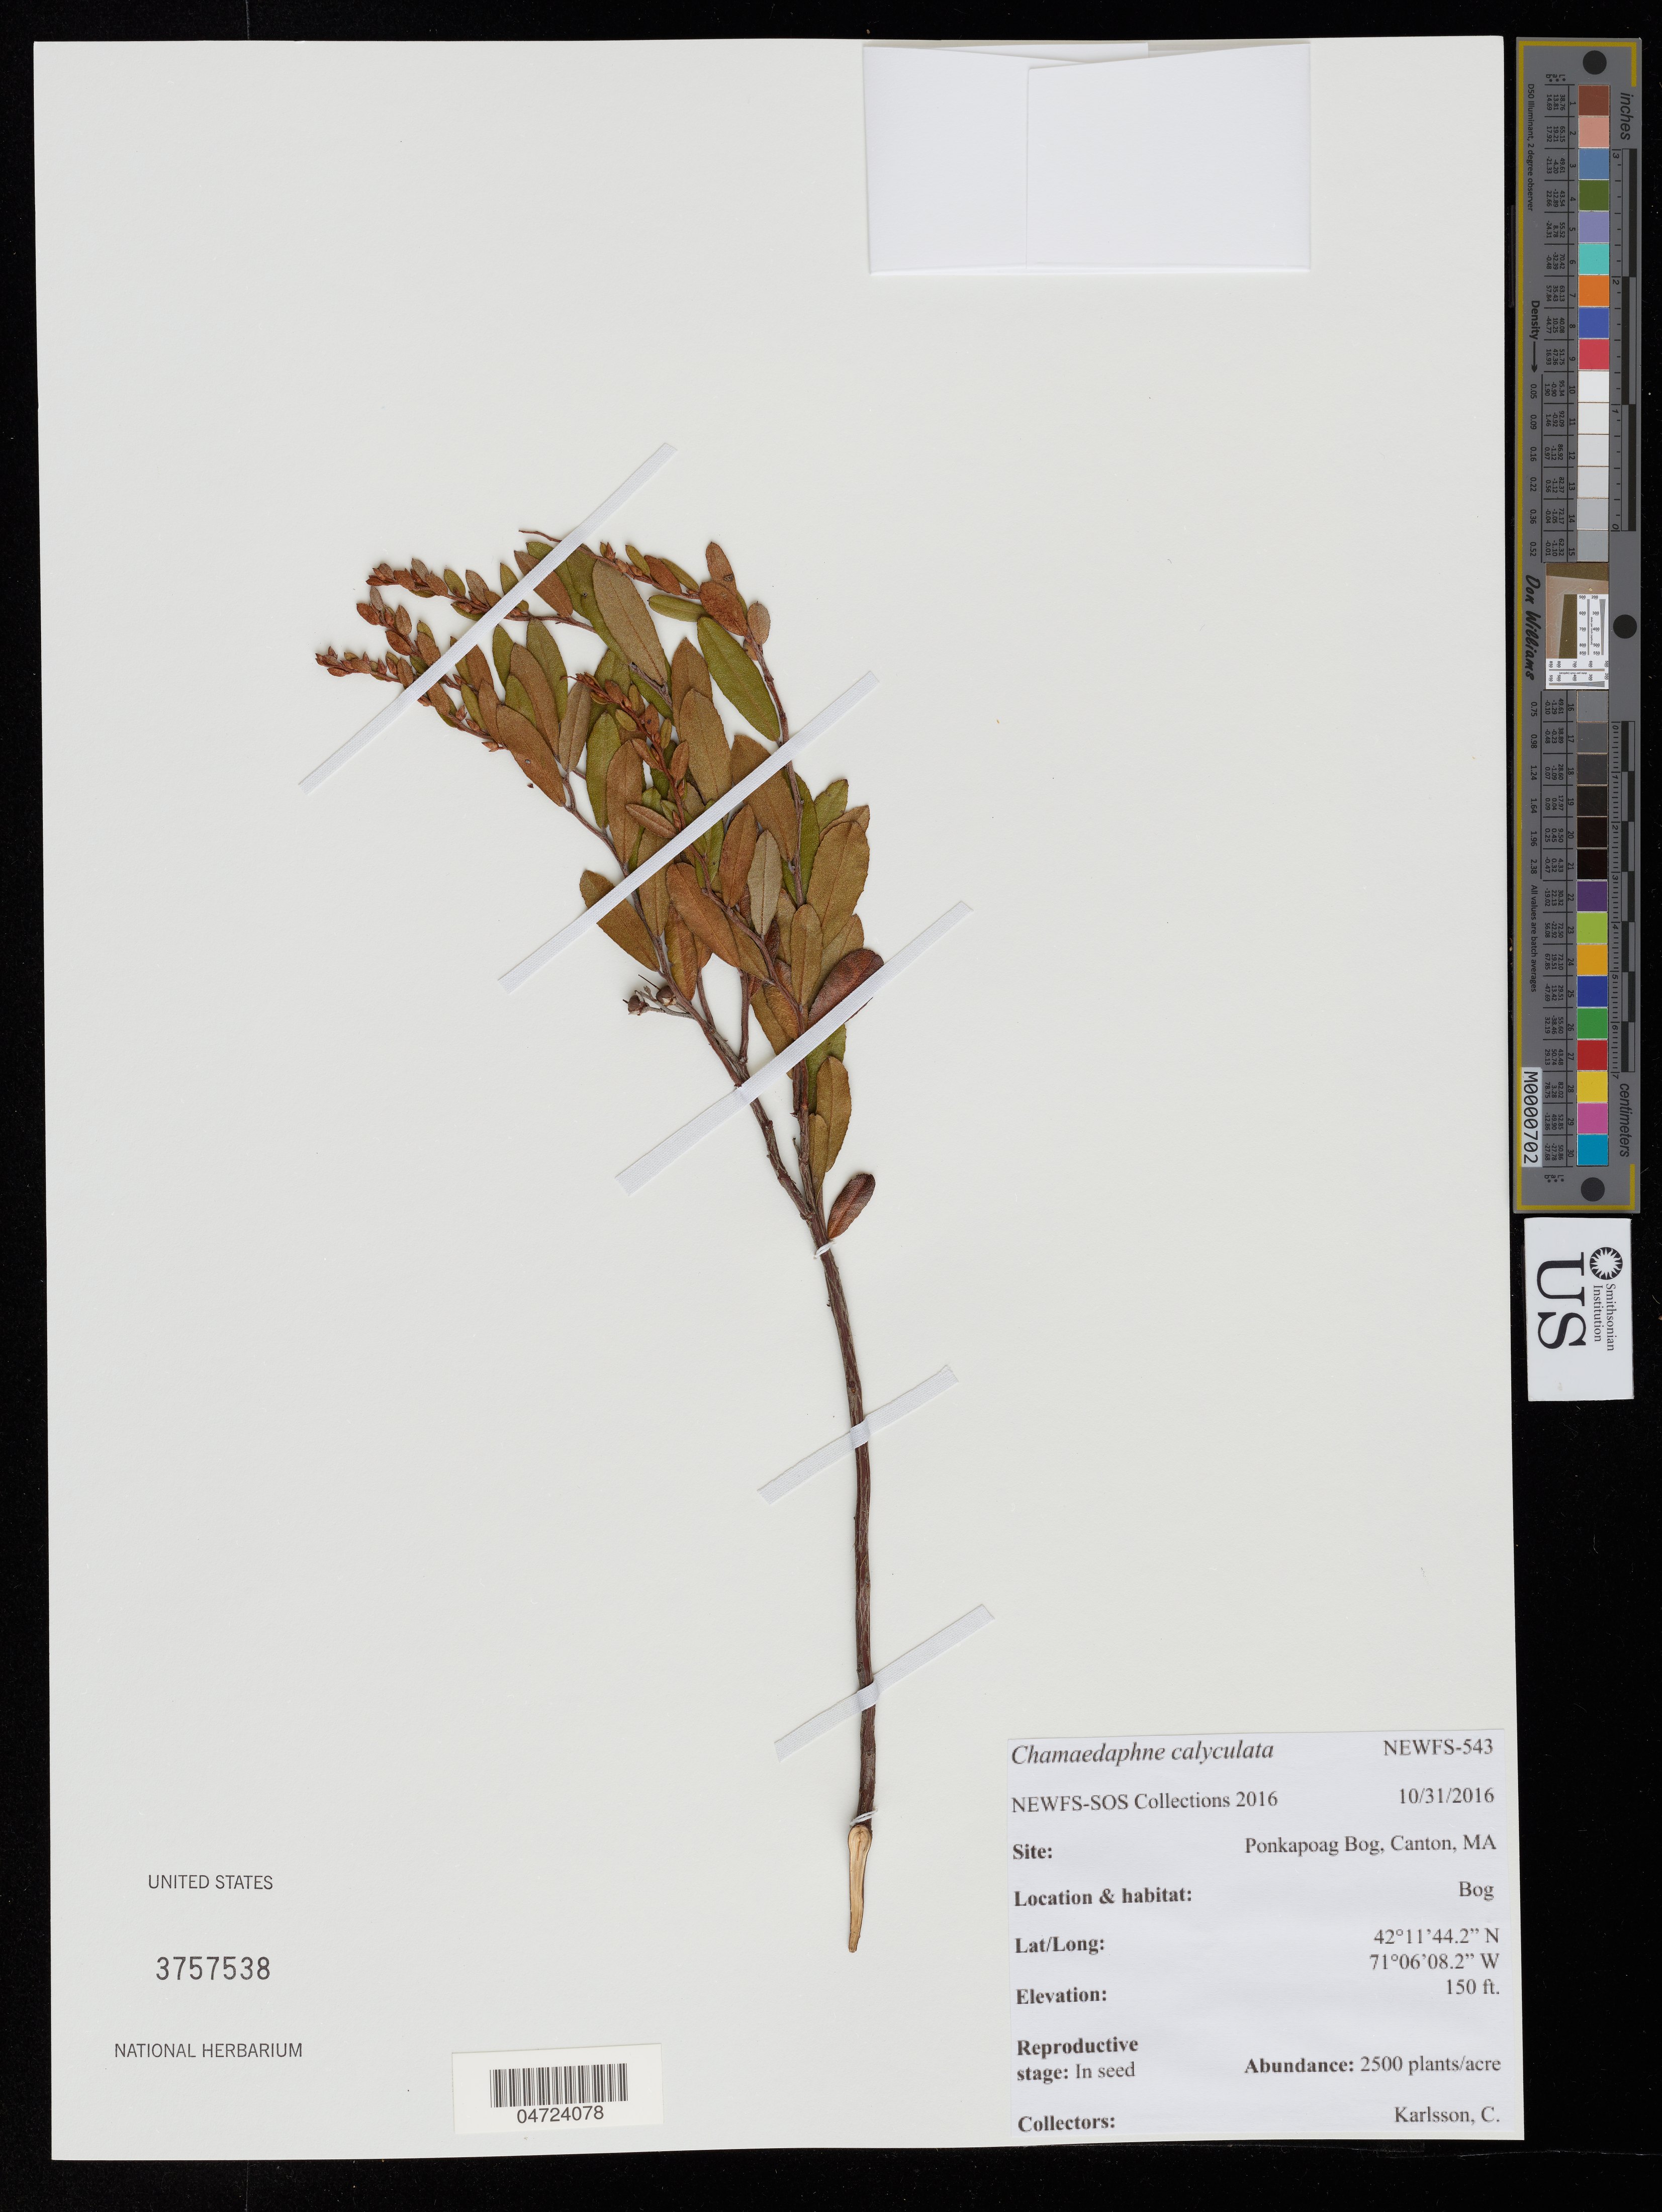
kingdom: Plantae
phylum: Tracheophyta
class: Magnoliopsida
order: Ericales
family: Ericaceae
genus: Chamaedaphne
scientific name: Chamaedaphne calyculata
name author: (L.) Moench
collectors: C. Karlsson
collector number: NEWFS-543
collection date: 2016-10-31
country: United States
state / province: Massachusetts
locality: Ponkapoag Bog, Canton.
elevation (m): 46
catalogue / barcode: US 3757538